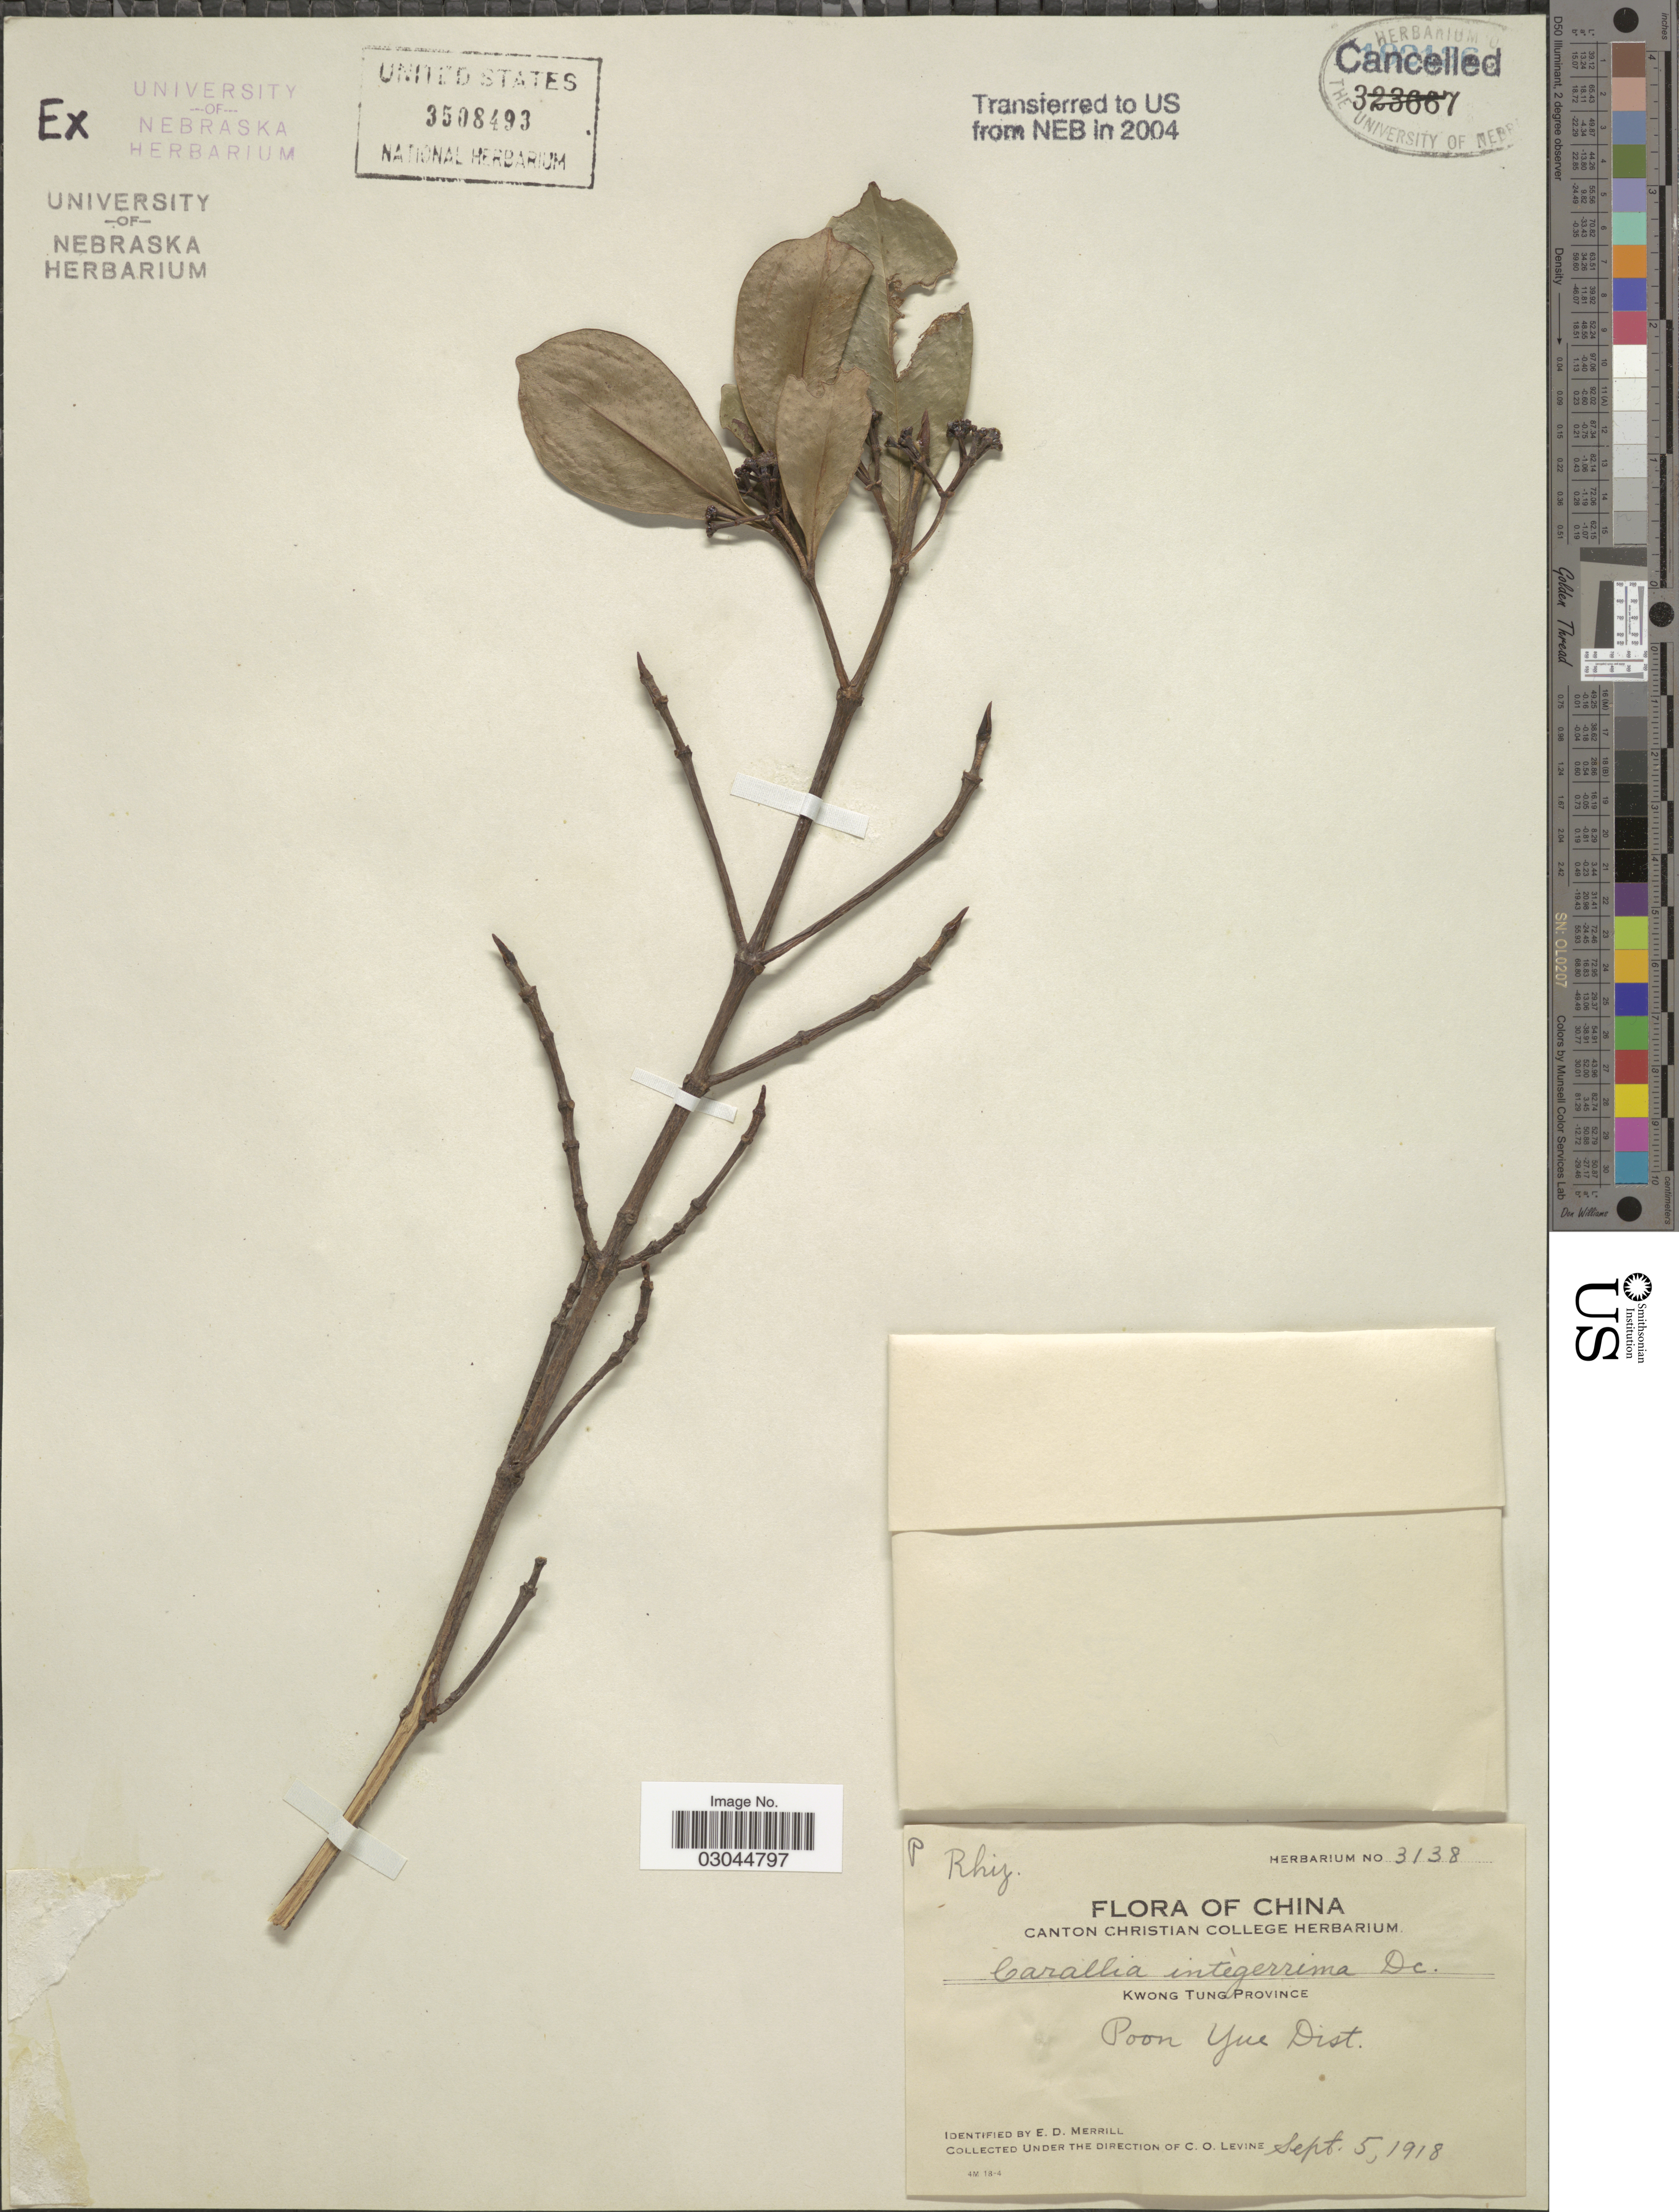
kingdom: Plantae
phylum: Tracheophyta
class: Magnoliopsida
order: Malpighiales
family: Rhizophoraceae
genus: Carallia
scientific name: Carallia integerrima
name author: DC.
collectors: C. O. Levine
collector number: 3138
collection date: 1918-09-05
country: China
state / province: Guangdong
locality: Kwong Tung Province. Poon Yue Dist.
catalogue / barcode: US 3508493